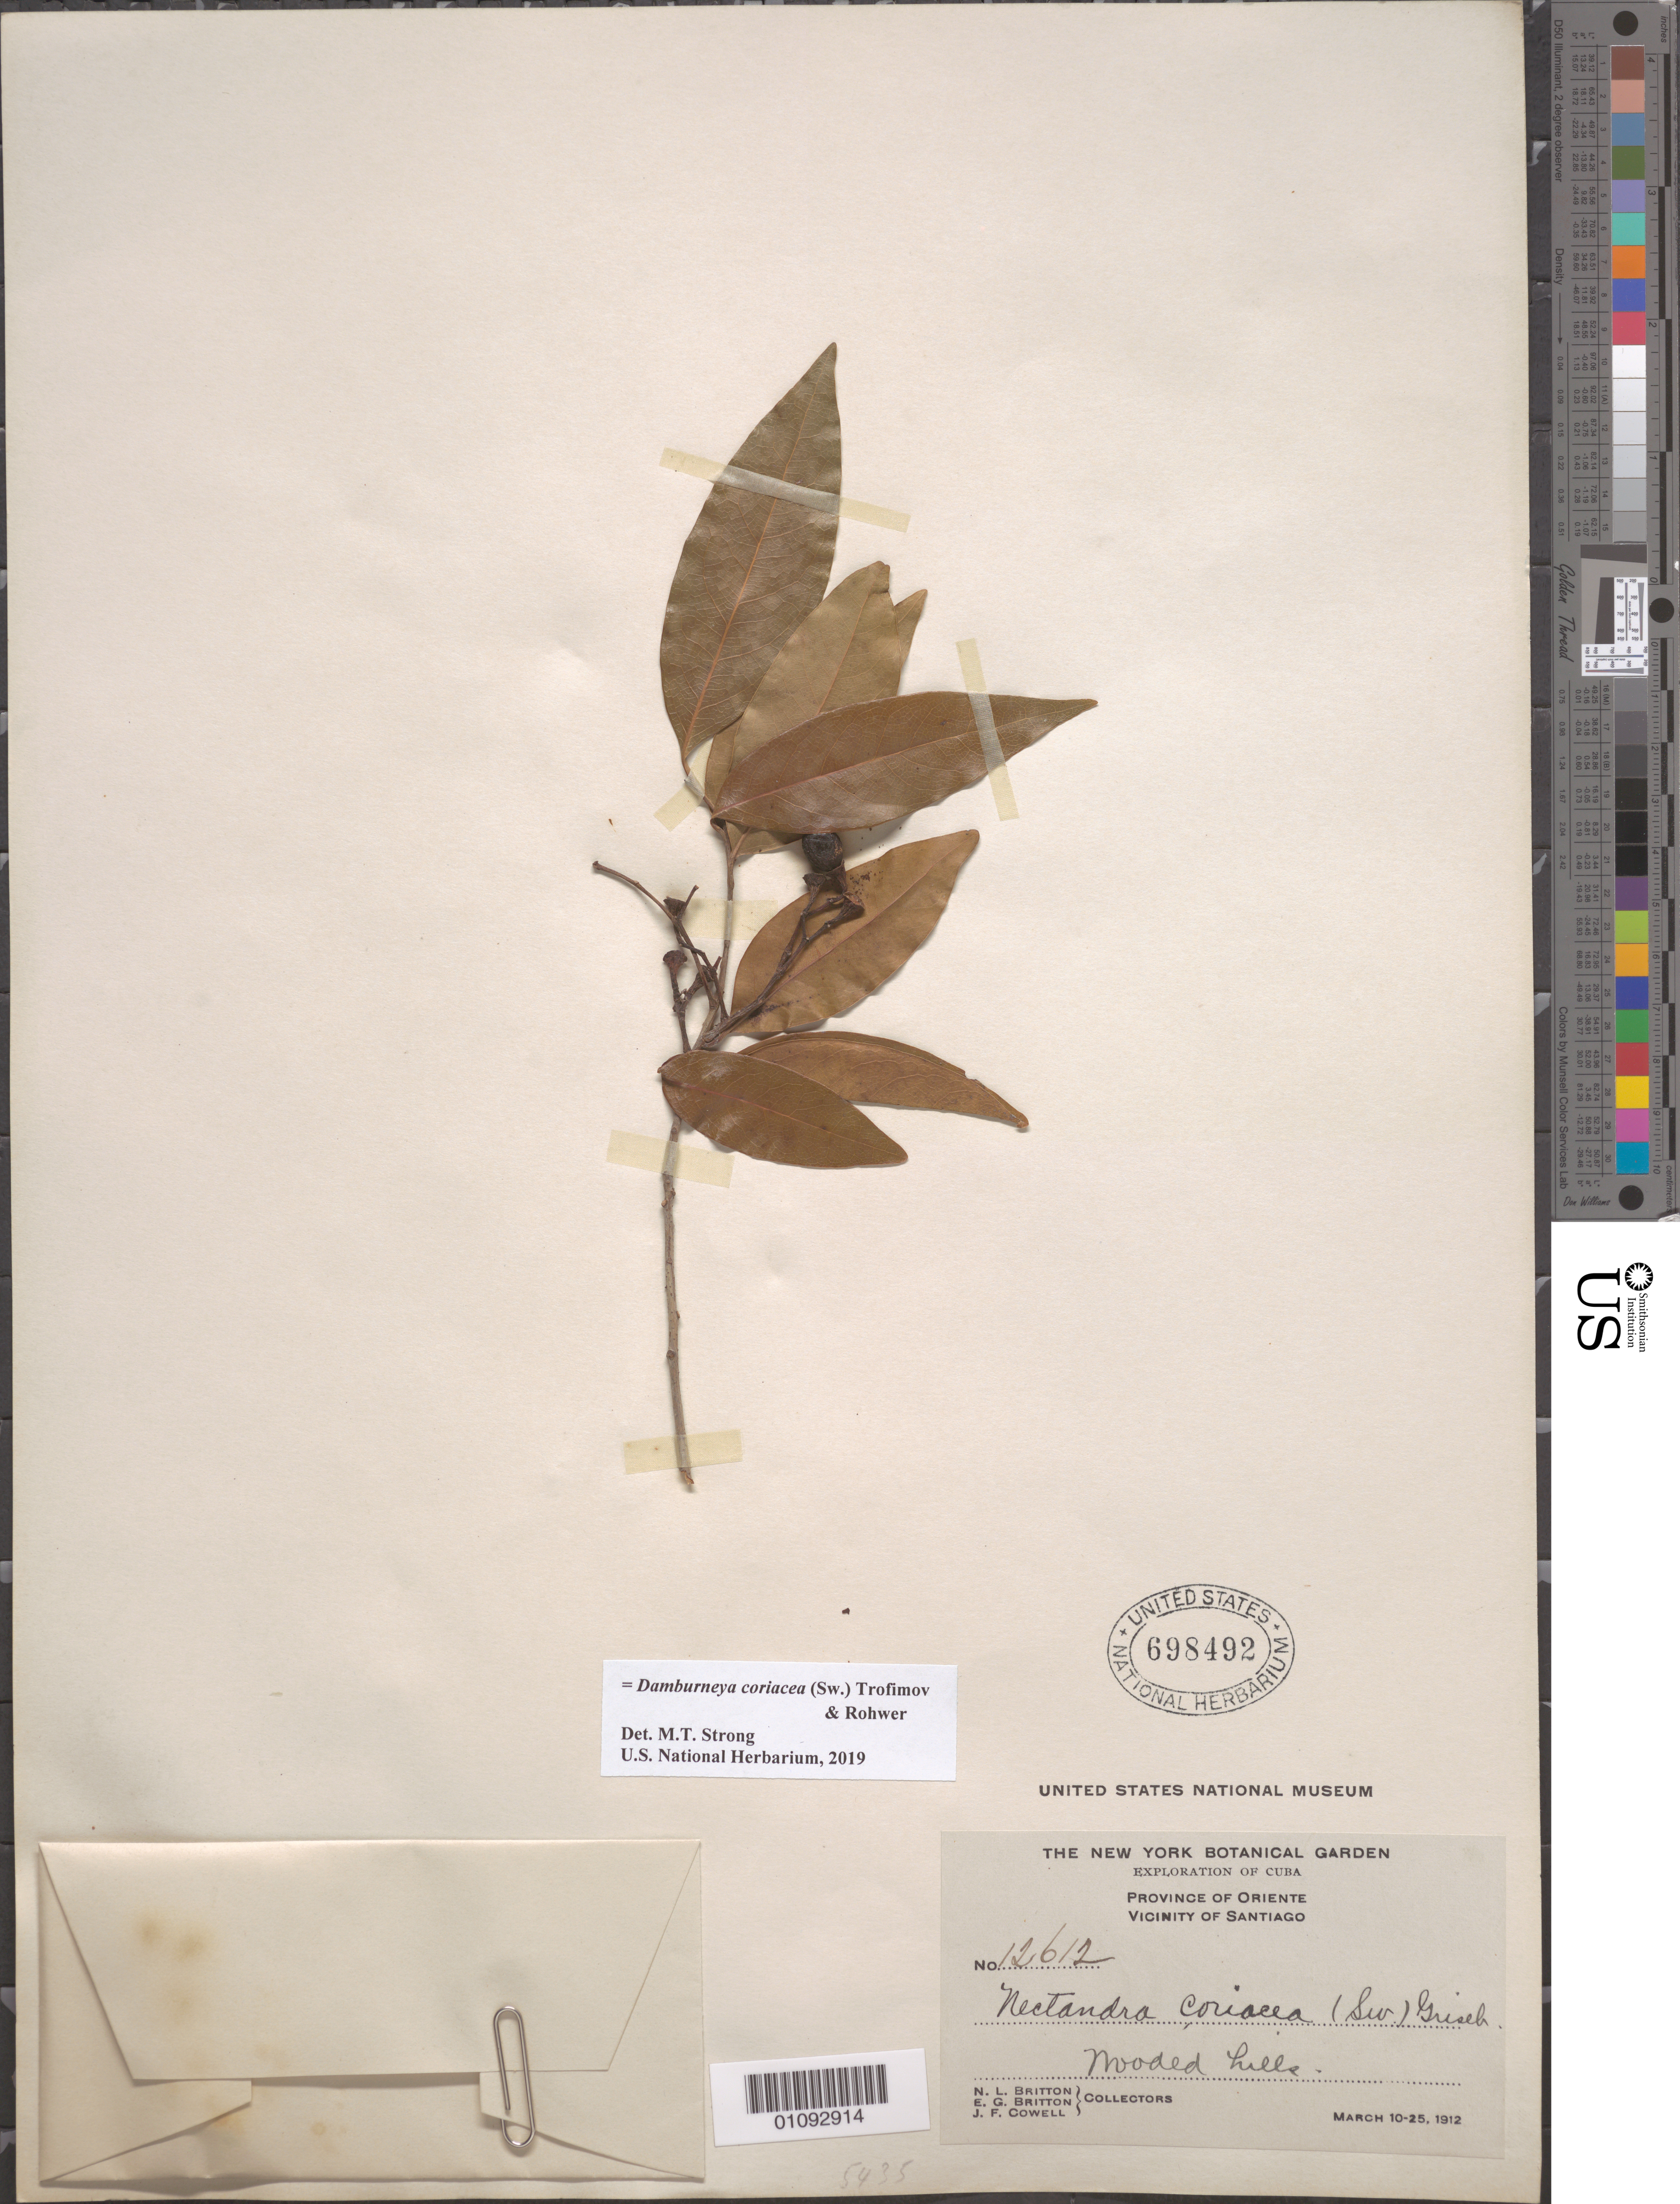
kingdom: Plantae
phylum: Tracheophyta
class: Magnoliopsida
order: Laurales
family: Lauraceae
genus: Damburneya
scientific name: Damburneya coriacea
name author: (Sw.) Trofimov & Rohwer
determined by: Strong, M. T., (US), Smithsonian Institution - National Museum of Natural History (UNITED STATES)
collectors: N. Britton, E. G. Britton & J. F. Cowell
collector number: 12612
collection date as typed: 10 Mar 1912 to 25 Mar 1912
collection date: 1912-03-10/1912-03-25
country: Cuba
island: Cuba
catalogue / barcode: US 698492